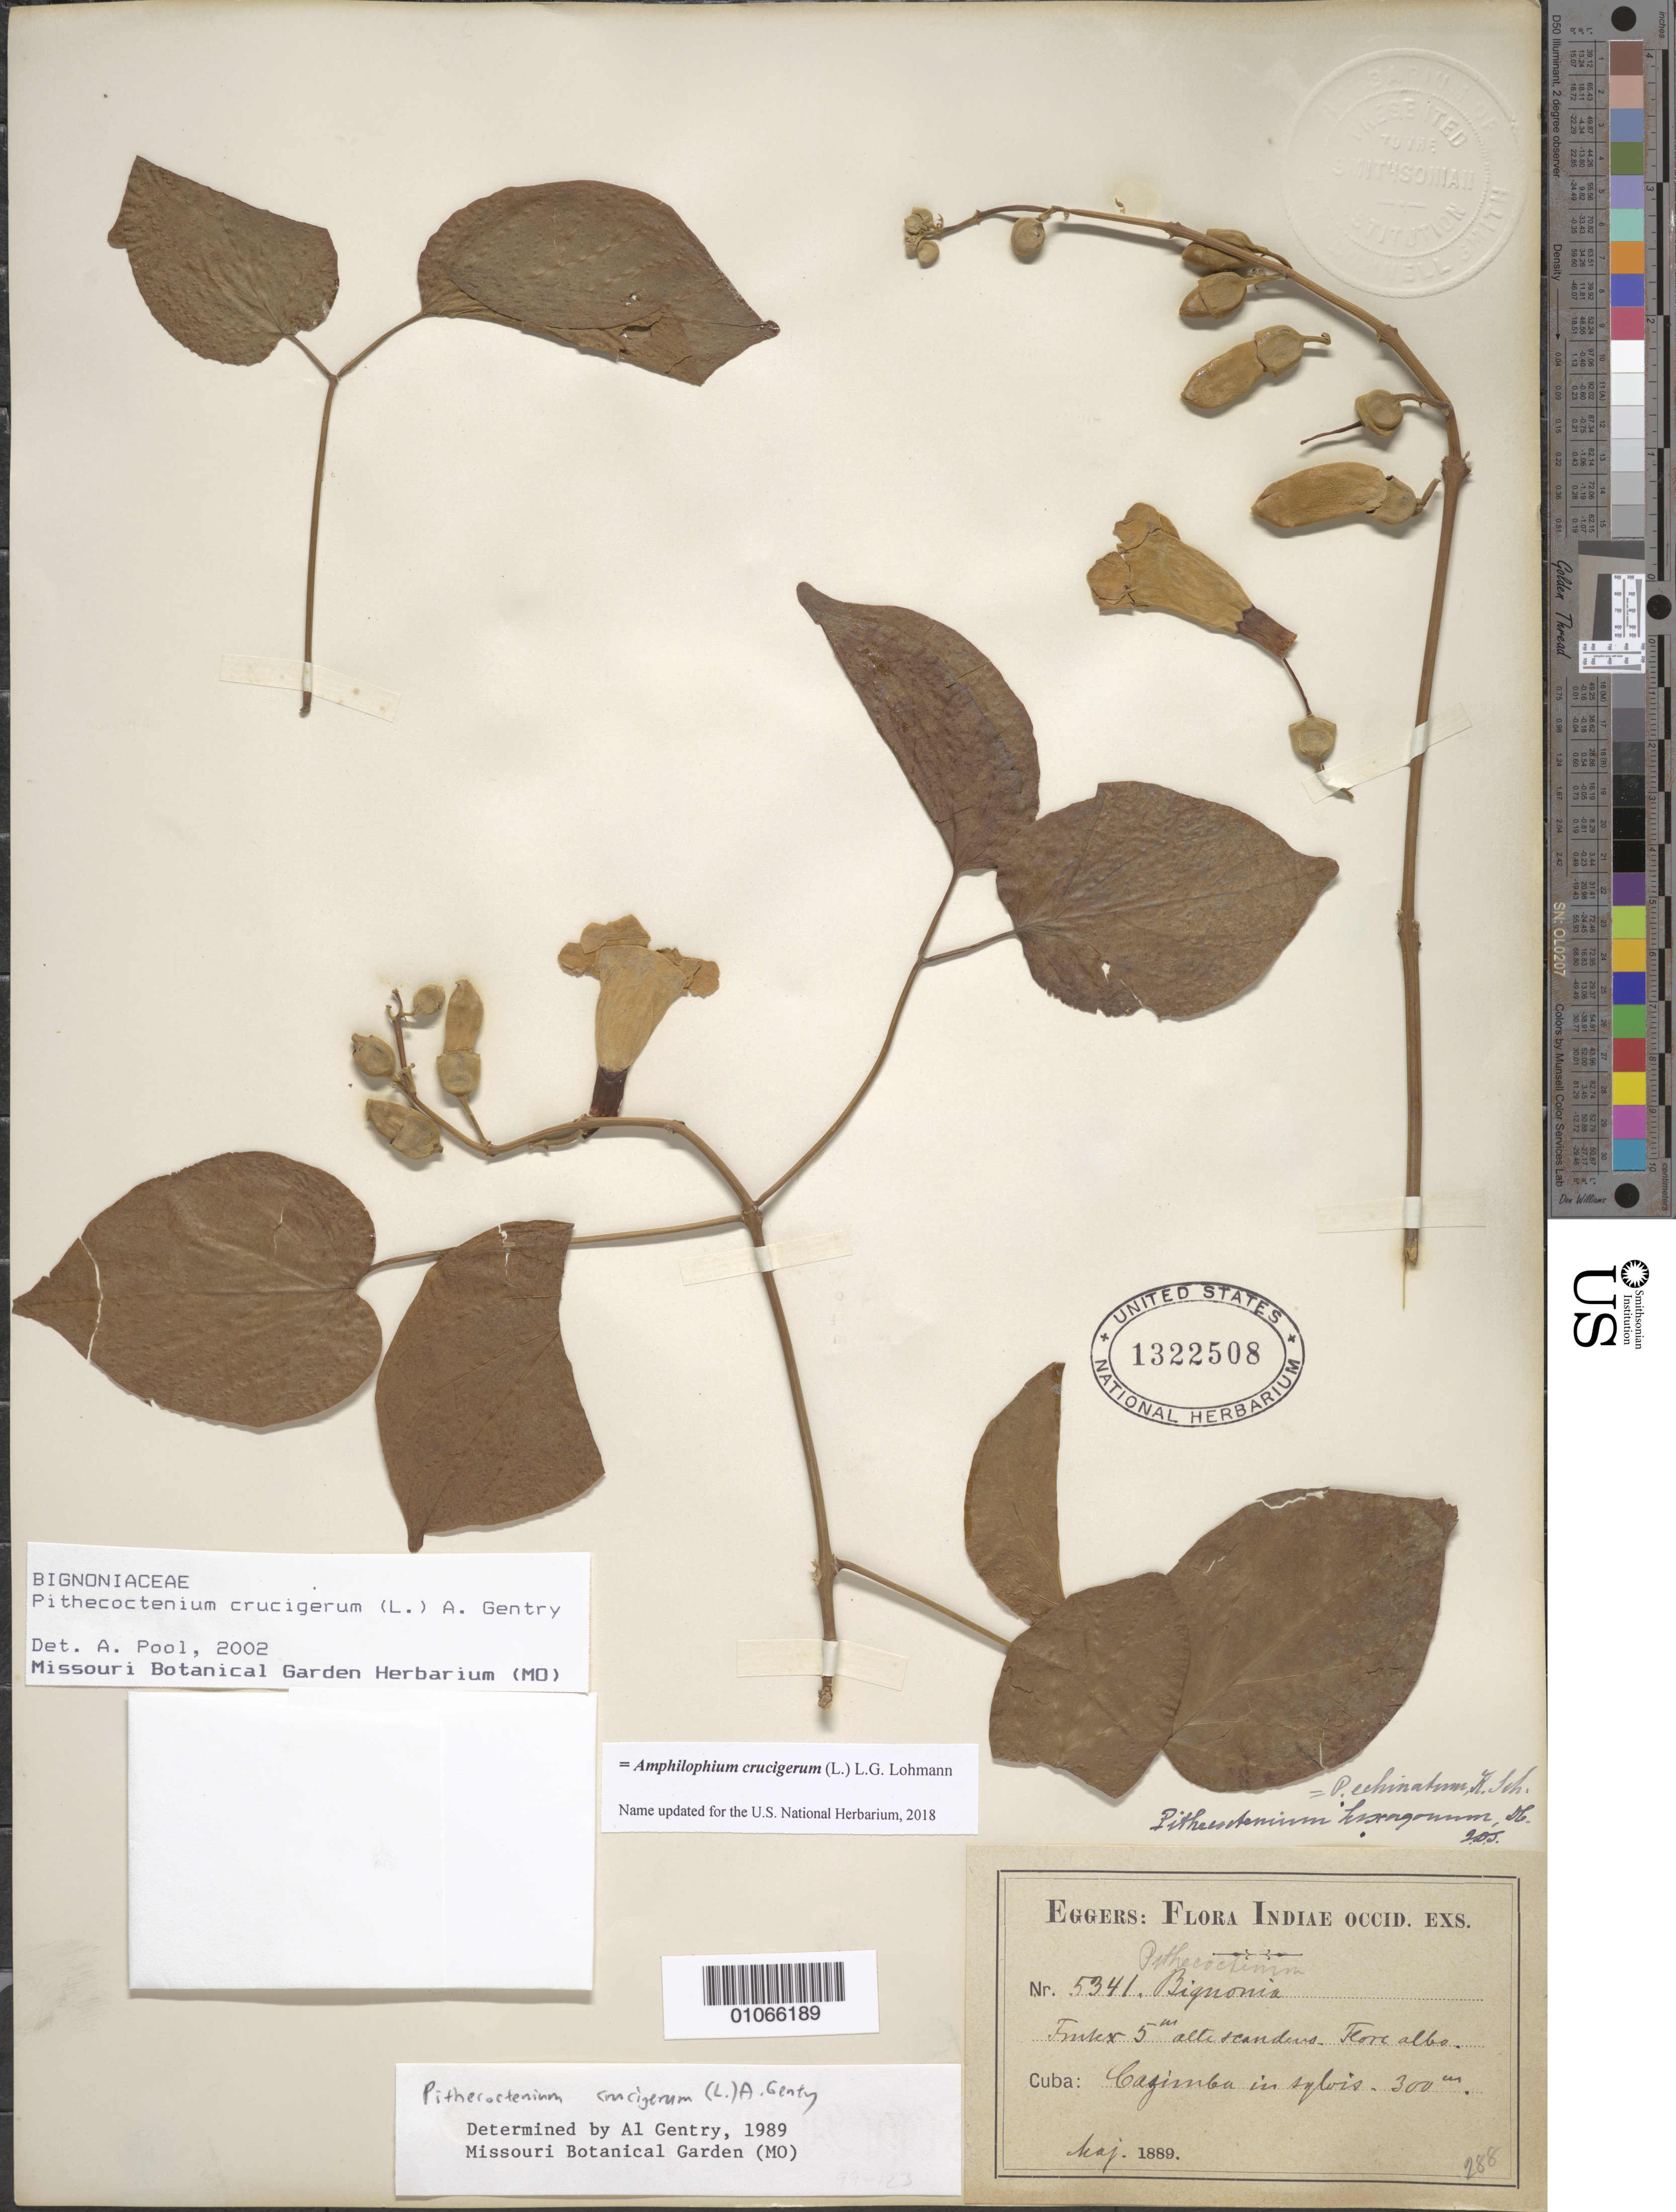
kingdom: Plantae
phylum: Tracheophyta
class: Magnoliopsida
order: Lamiales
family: Bignoniaceae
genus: Amphilophium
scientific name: Amphilophium crucigerum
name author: (L.) L.G. Lohmann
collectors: H. F. A. von Eggers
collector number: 5341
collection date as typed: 01 May 1889 to 31 May 1889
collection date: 1889-05-01/1889-05-31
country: Cuba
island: Cuba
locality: Climbs up to 5 meters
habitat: In sylvis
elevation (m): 300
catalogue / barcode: US 1322508